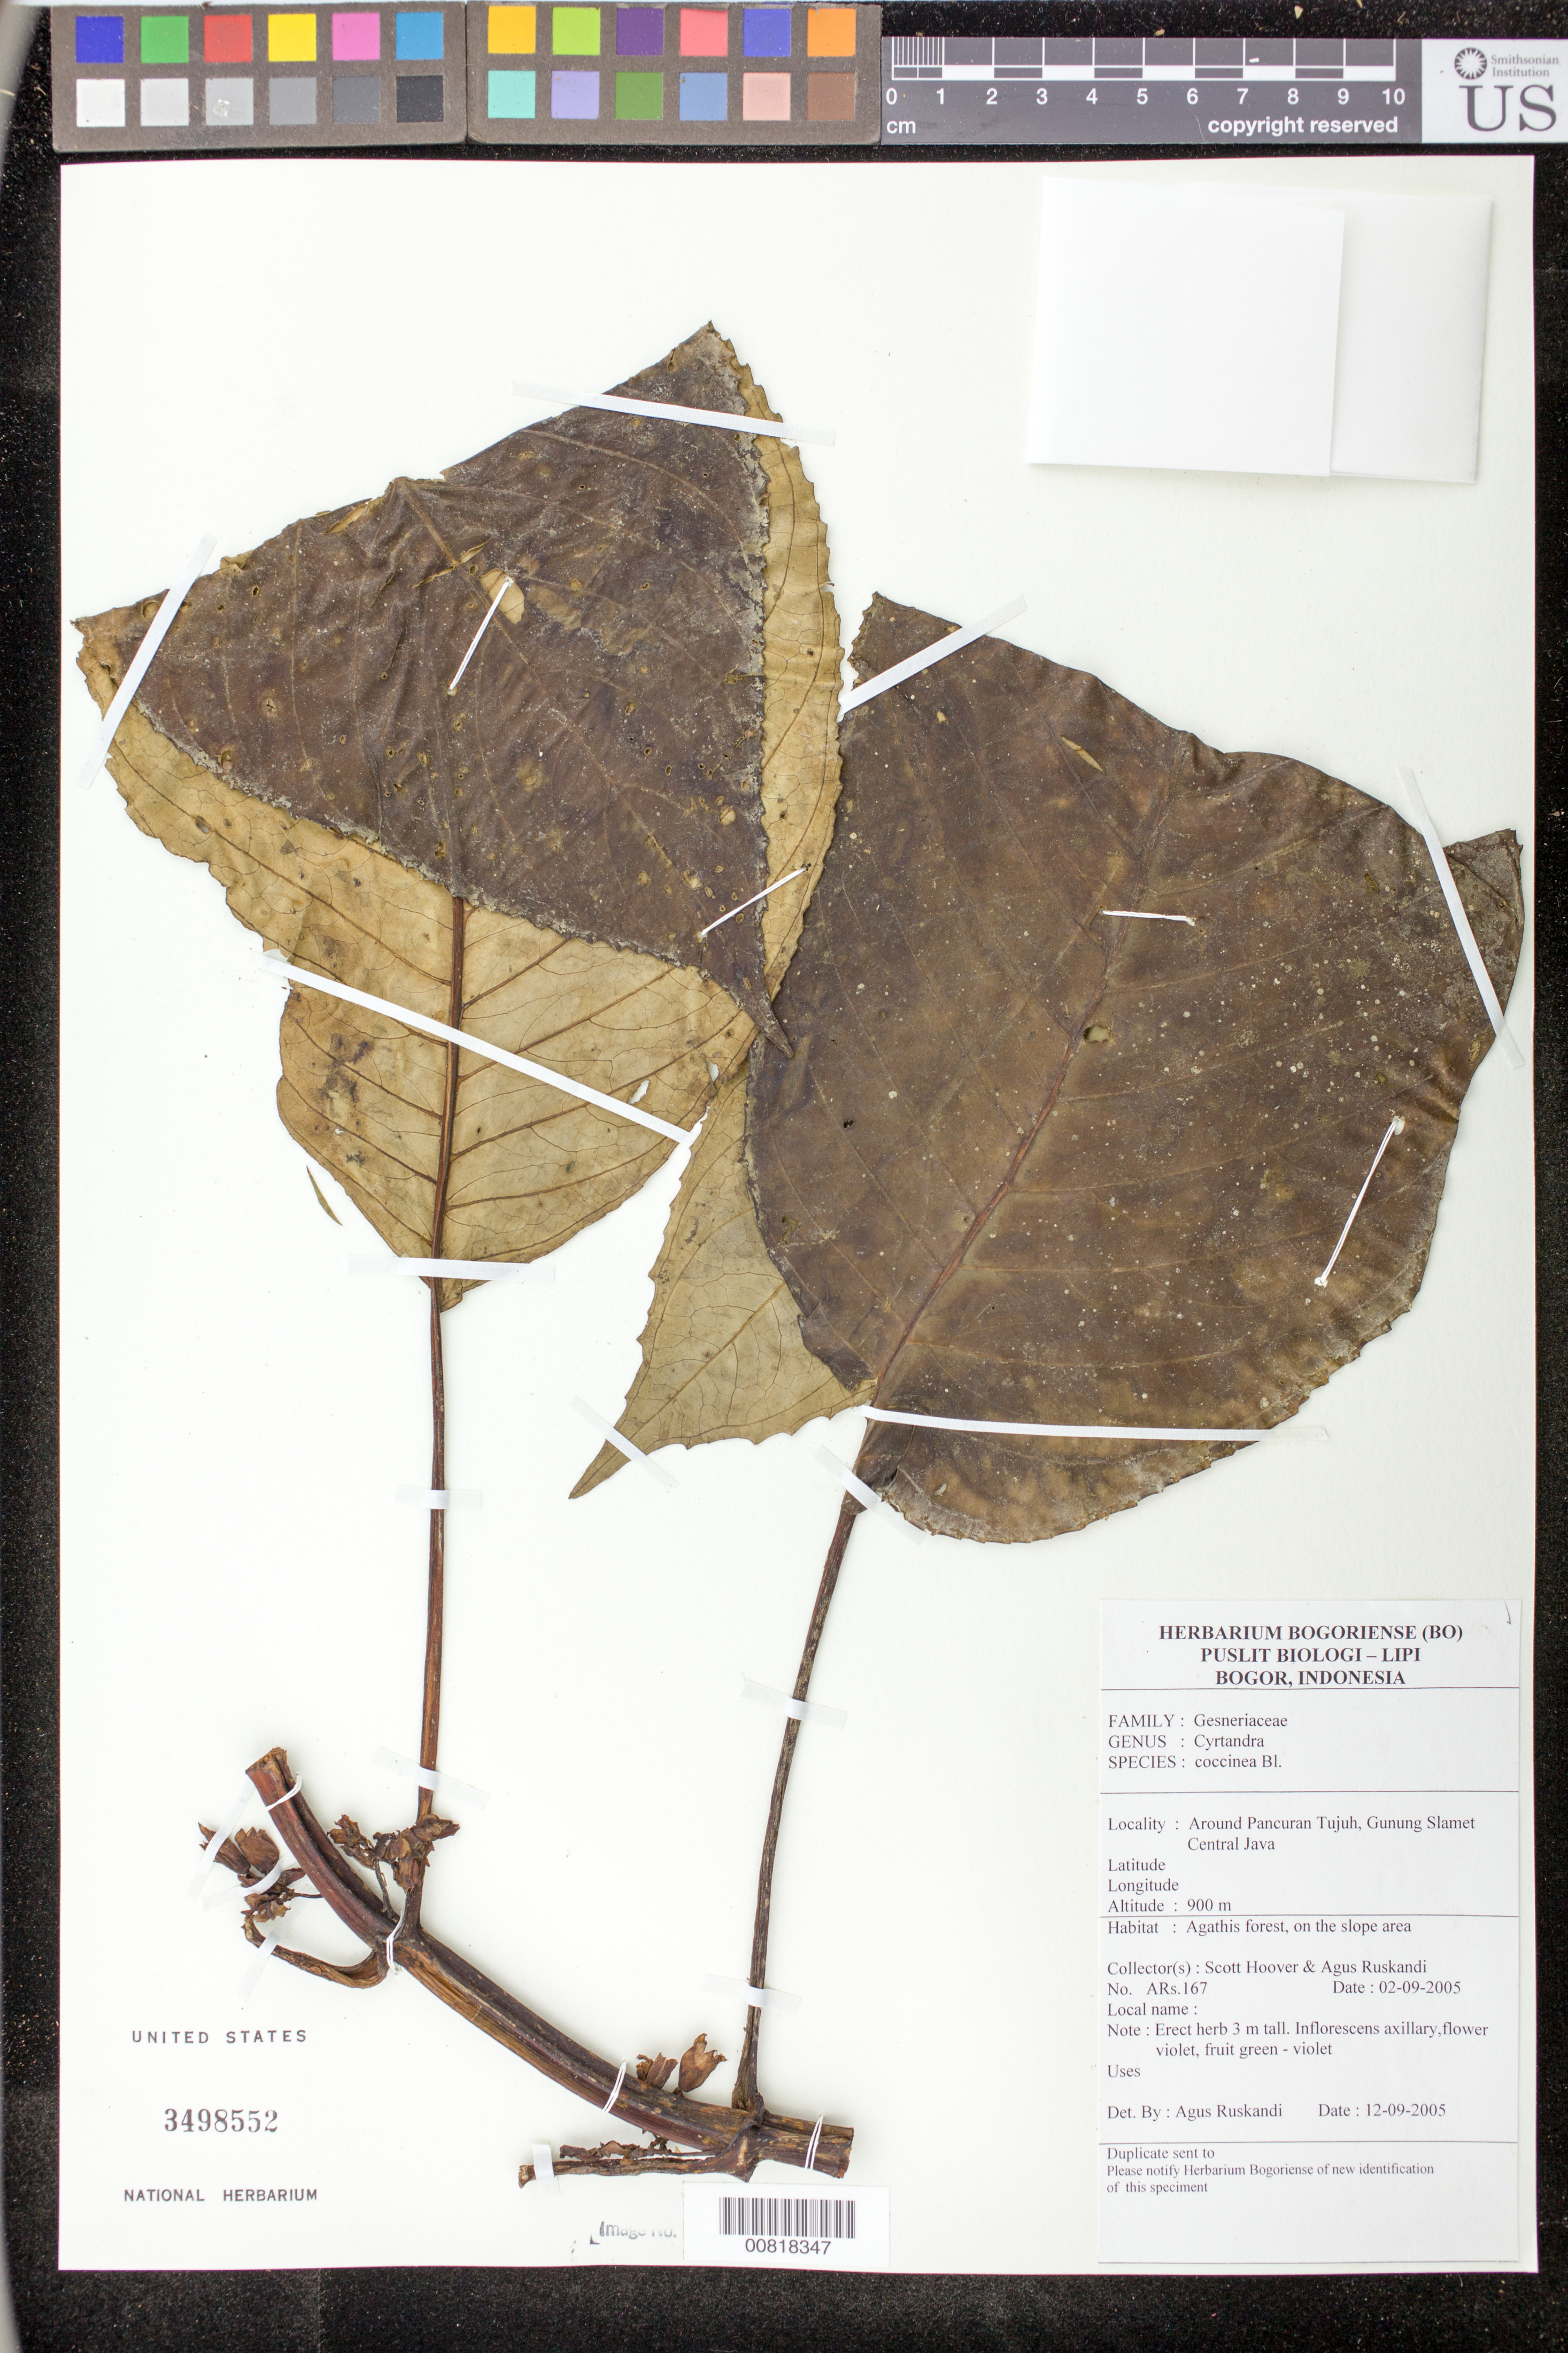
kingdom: Plantae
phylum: Tracheophyta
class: Magnoliopsida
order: Lamiales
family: Gesneriaceae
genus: Cyrtandra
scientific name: Cyrtandra coccinea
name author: Blume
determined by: Ruskandi, A.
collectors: S. Hoover & A. Ruskandi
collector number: ARs 167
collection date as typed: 02 Sep 2005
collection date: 2005-09-02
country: Indonesia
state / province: Java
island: Java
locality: Around Pancuran Tujuh, Gunung Slamet, Central Java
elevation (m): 900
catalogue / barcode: US 3498552